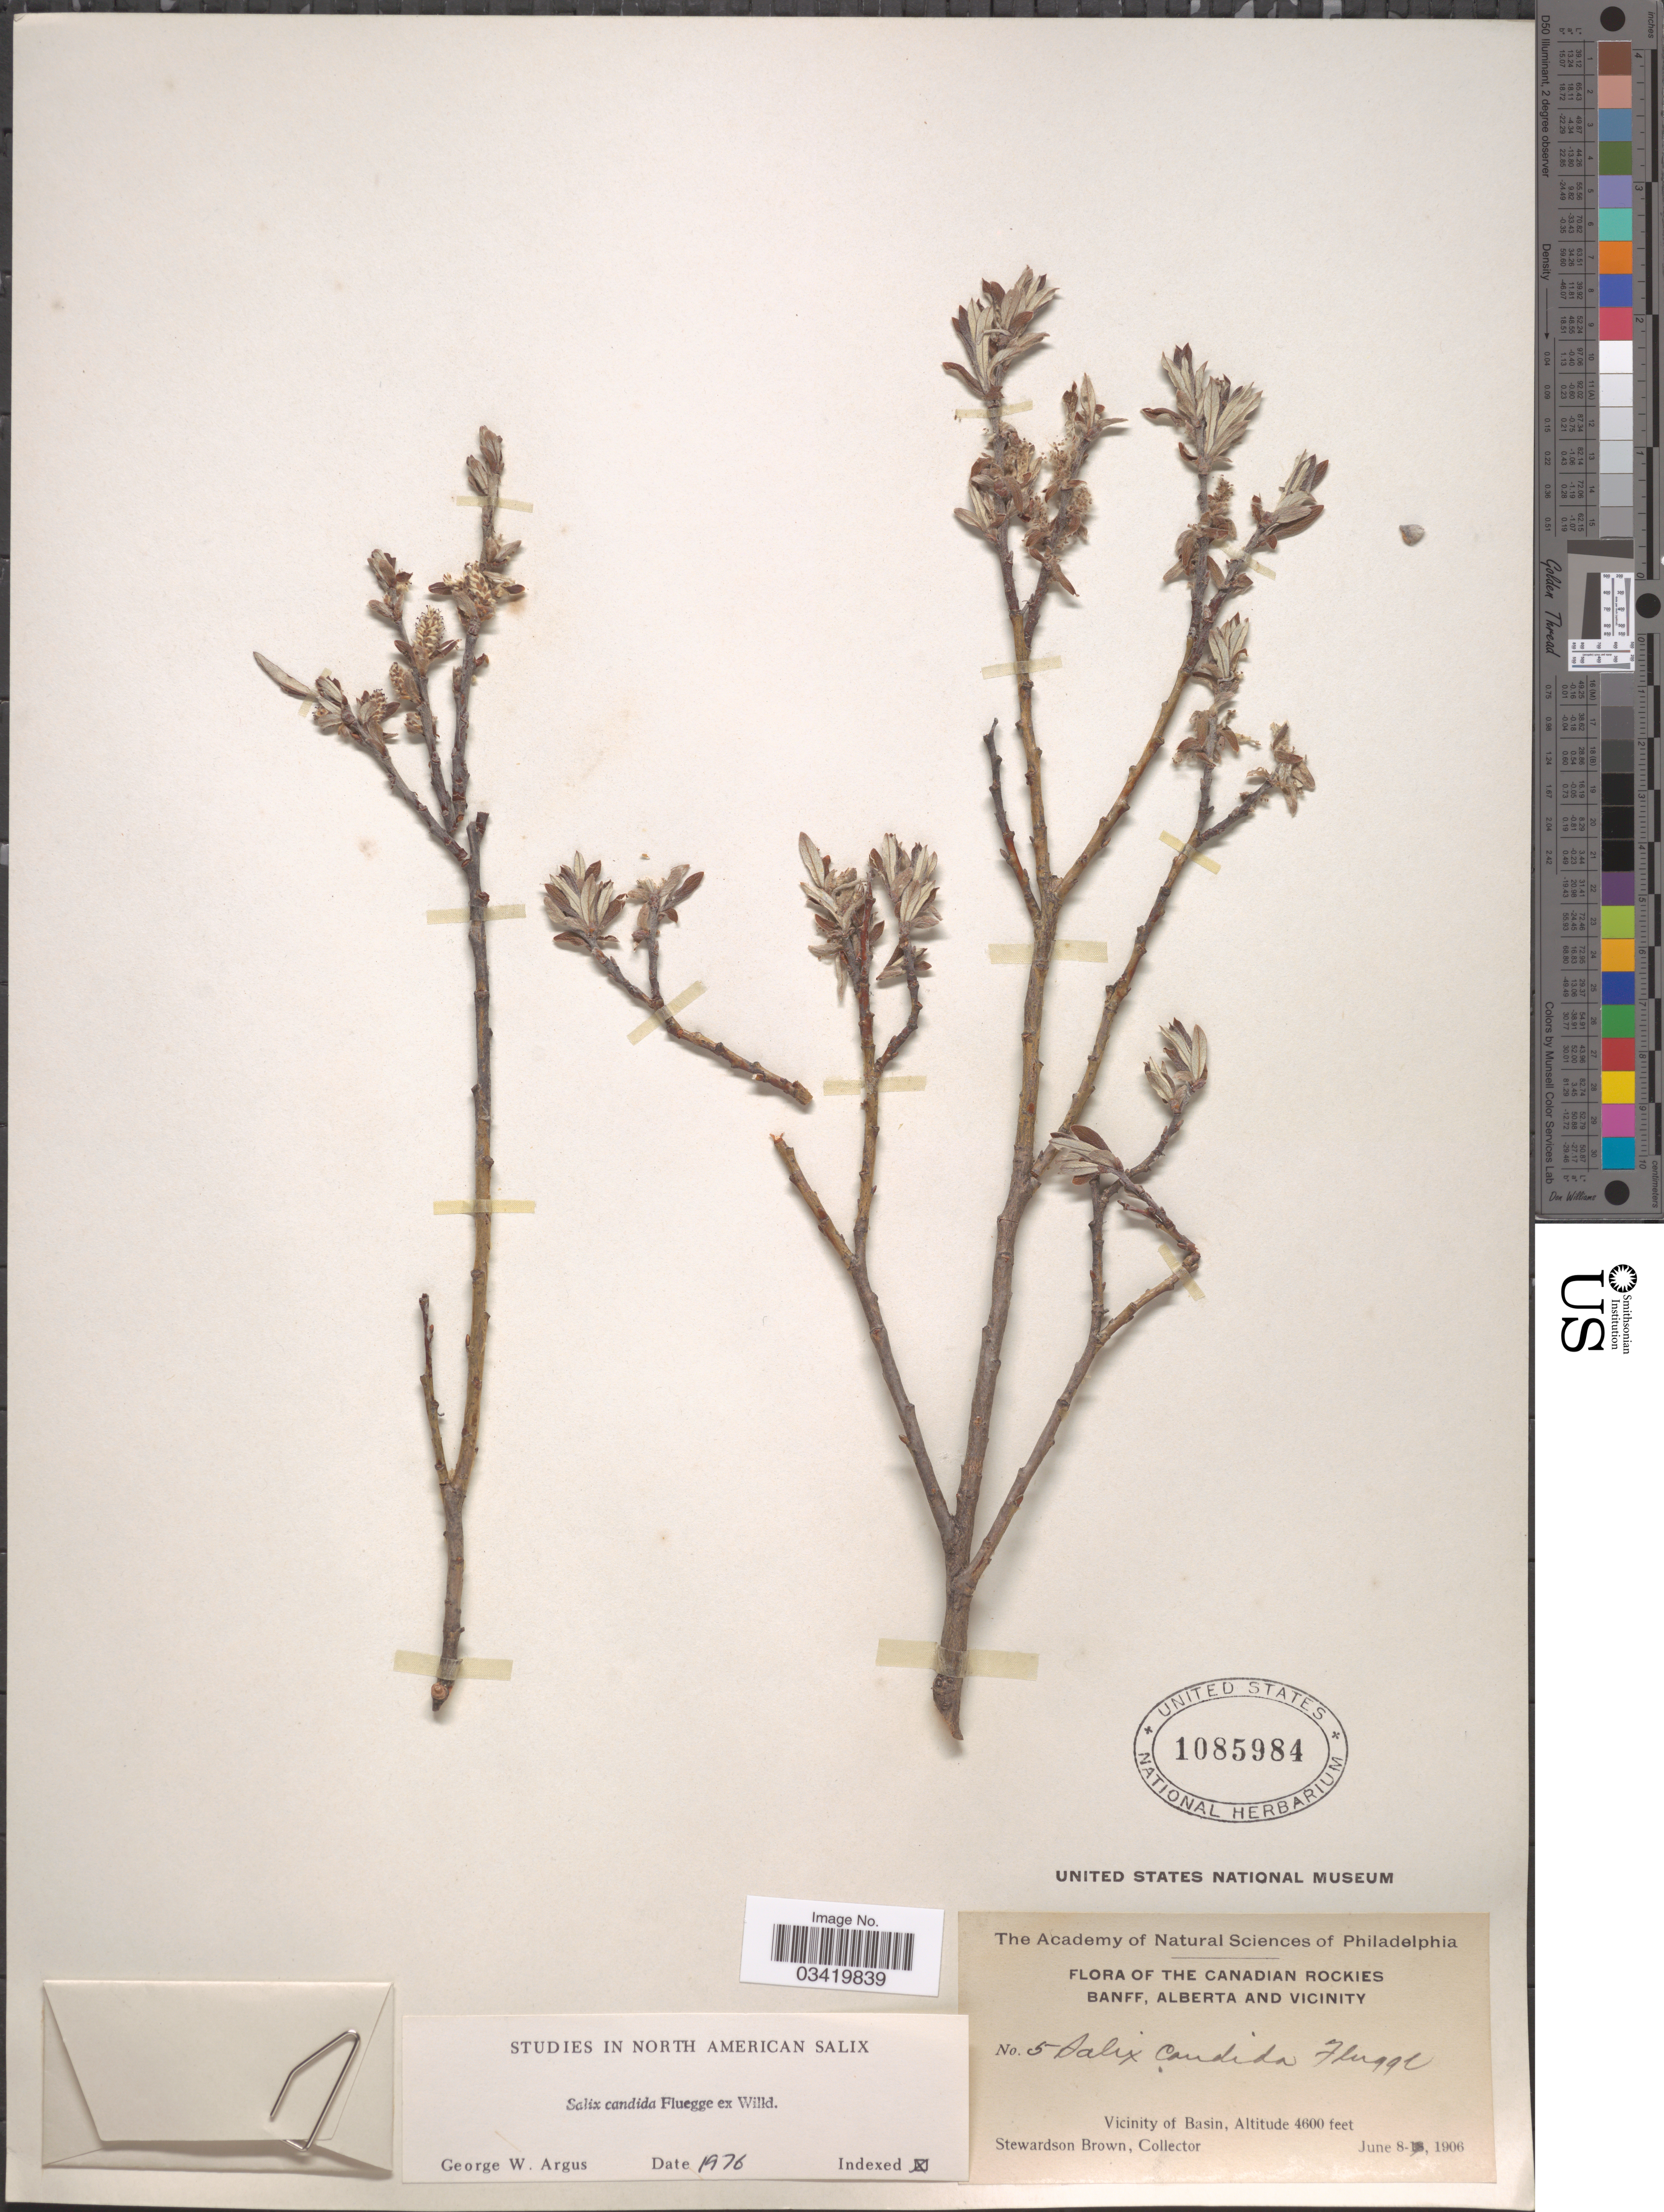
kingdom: Plantae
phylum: Tracheophyta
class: Magnoliopsida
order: Malpighiales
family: Salicaceae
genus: Salix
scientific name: Salix candida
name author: Flüggé ex Willd.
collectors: S. Brown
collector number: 5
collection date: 1906-06-08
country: Canada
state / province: Alberta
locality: The Canadian Rockies, Banff, Alberta and Vicinity. Vicinity of Basin.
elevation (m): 1402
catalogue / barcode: US 1085984